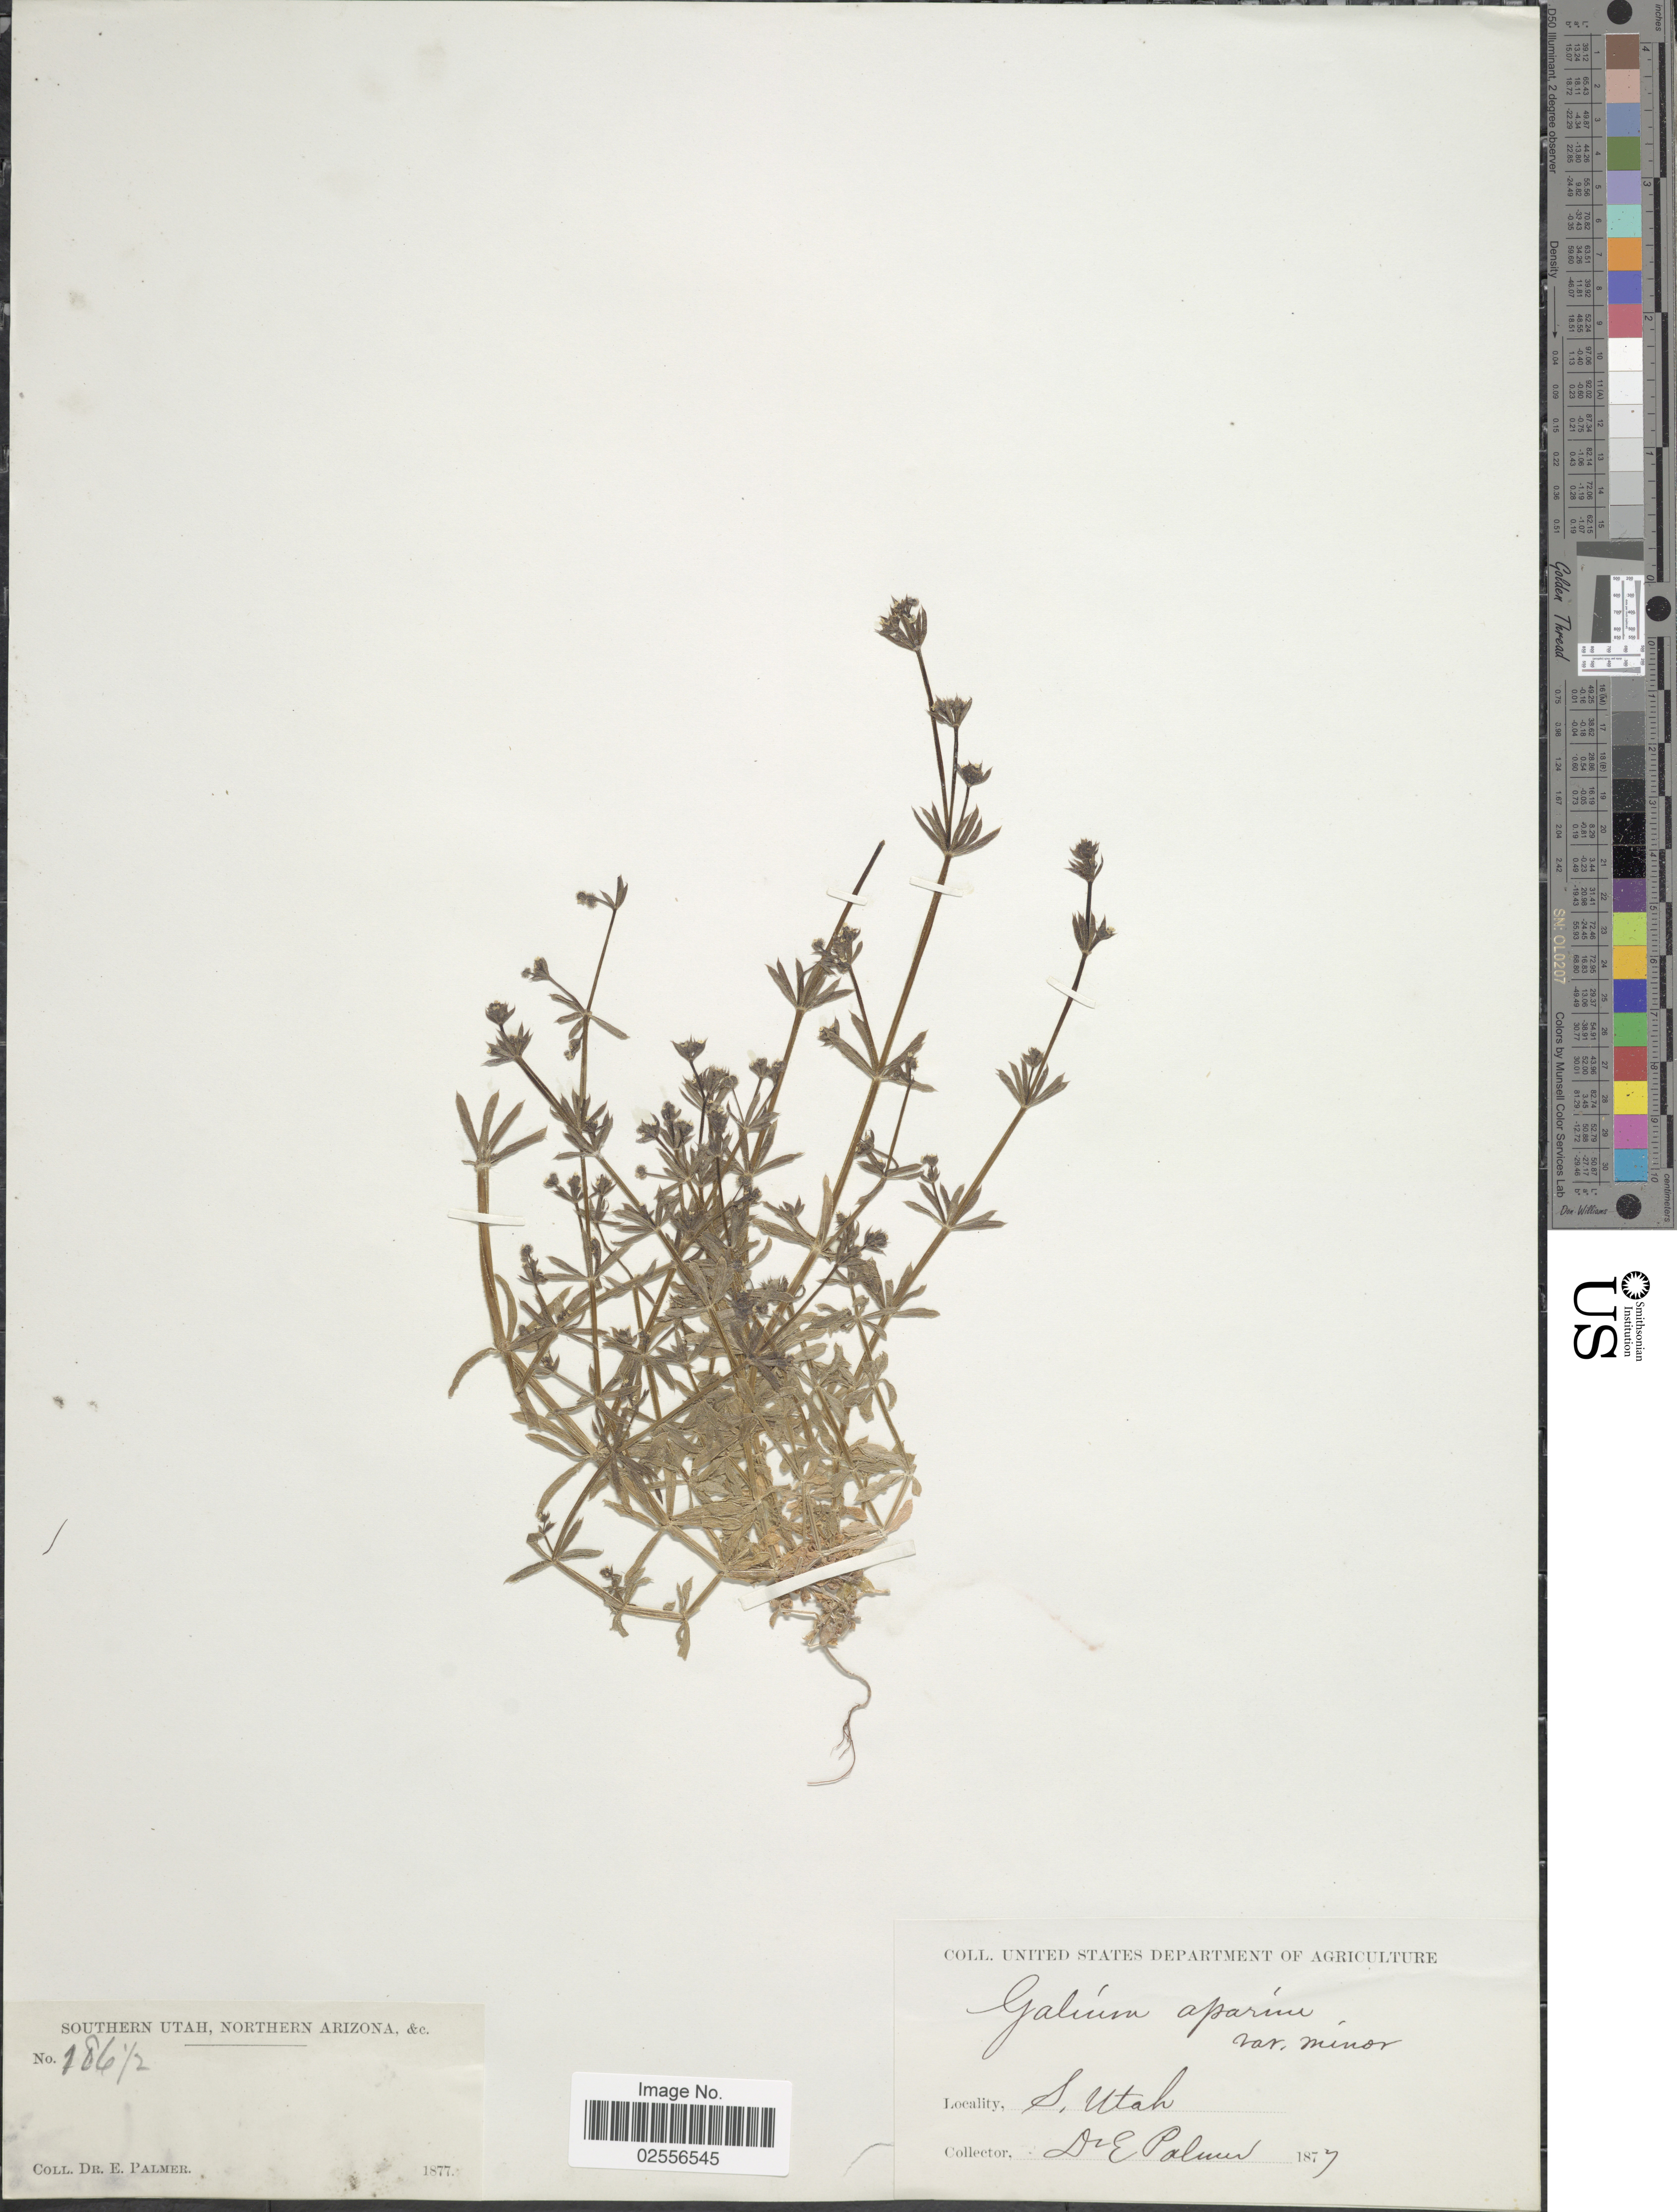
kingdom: Plantae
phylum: Tracheophyta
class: Magnoliopsida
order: Gentianales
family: Rubiaceae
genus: Galium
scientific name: Galium aparine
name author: L.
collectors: E. Palmer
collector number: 186½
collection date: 1877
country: United States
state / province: Utah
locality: Southern Utah, Northern Arizona & c.